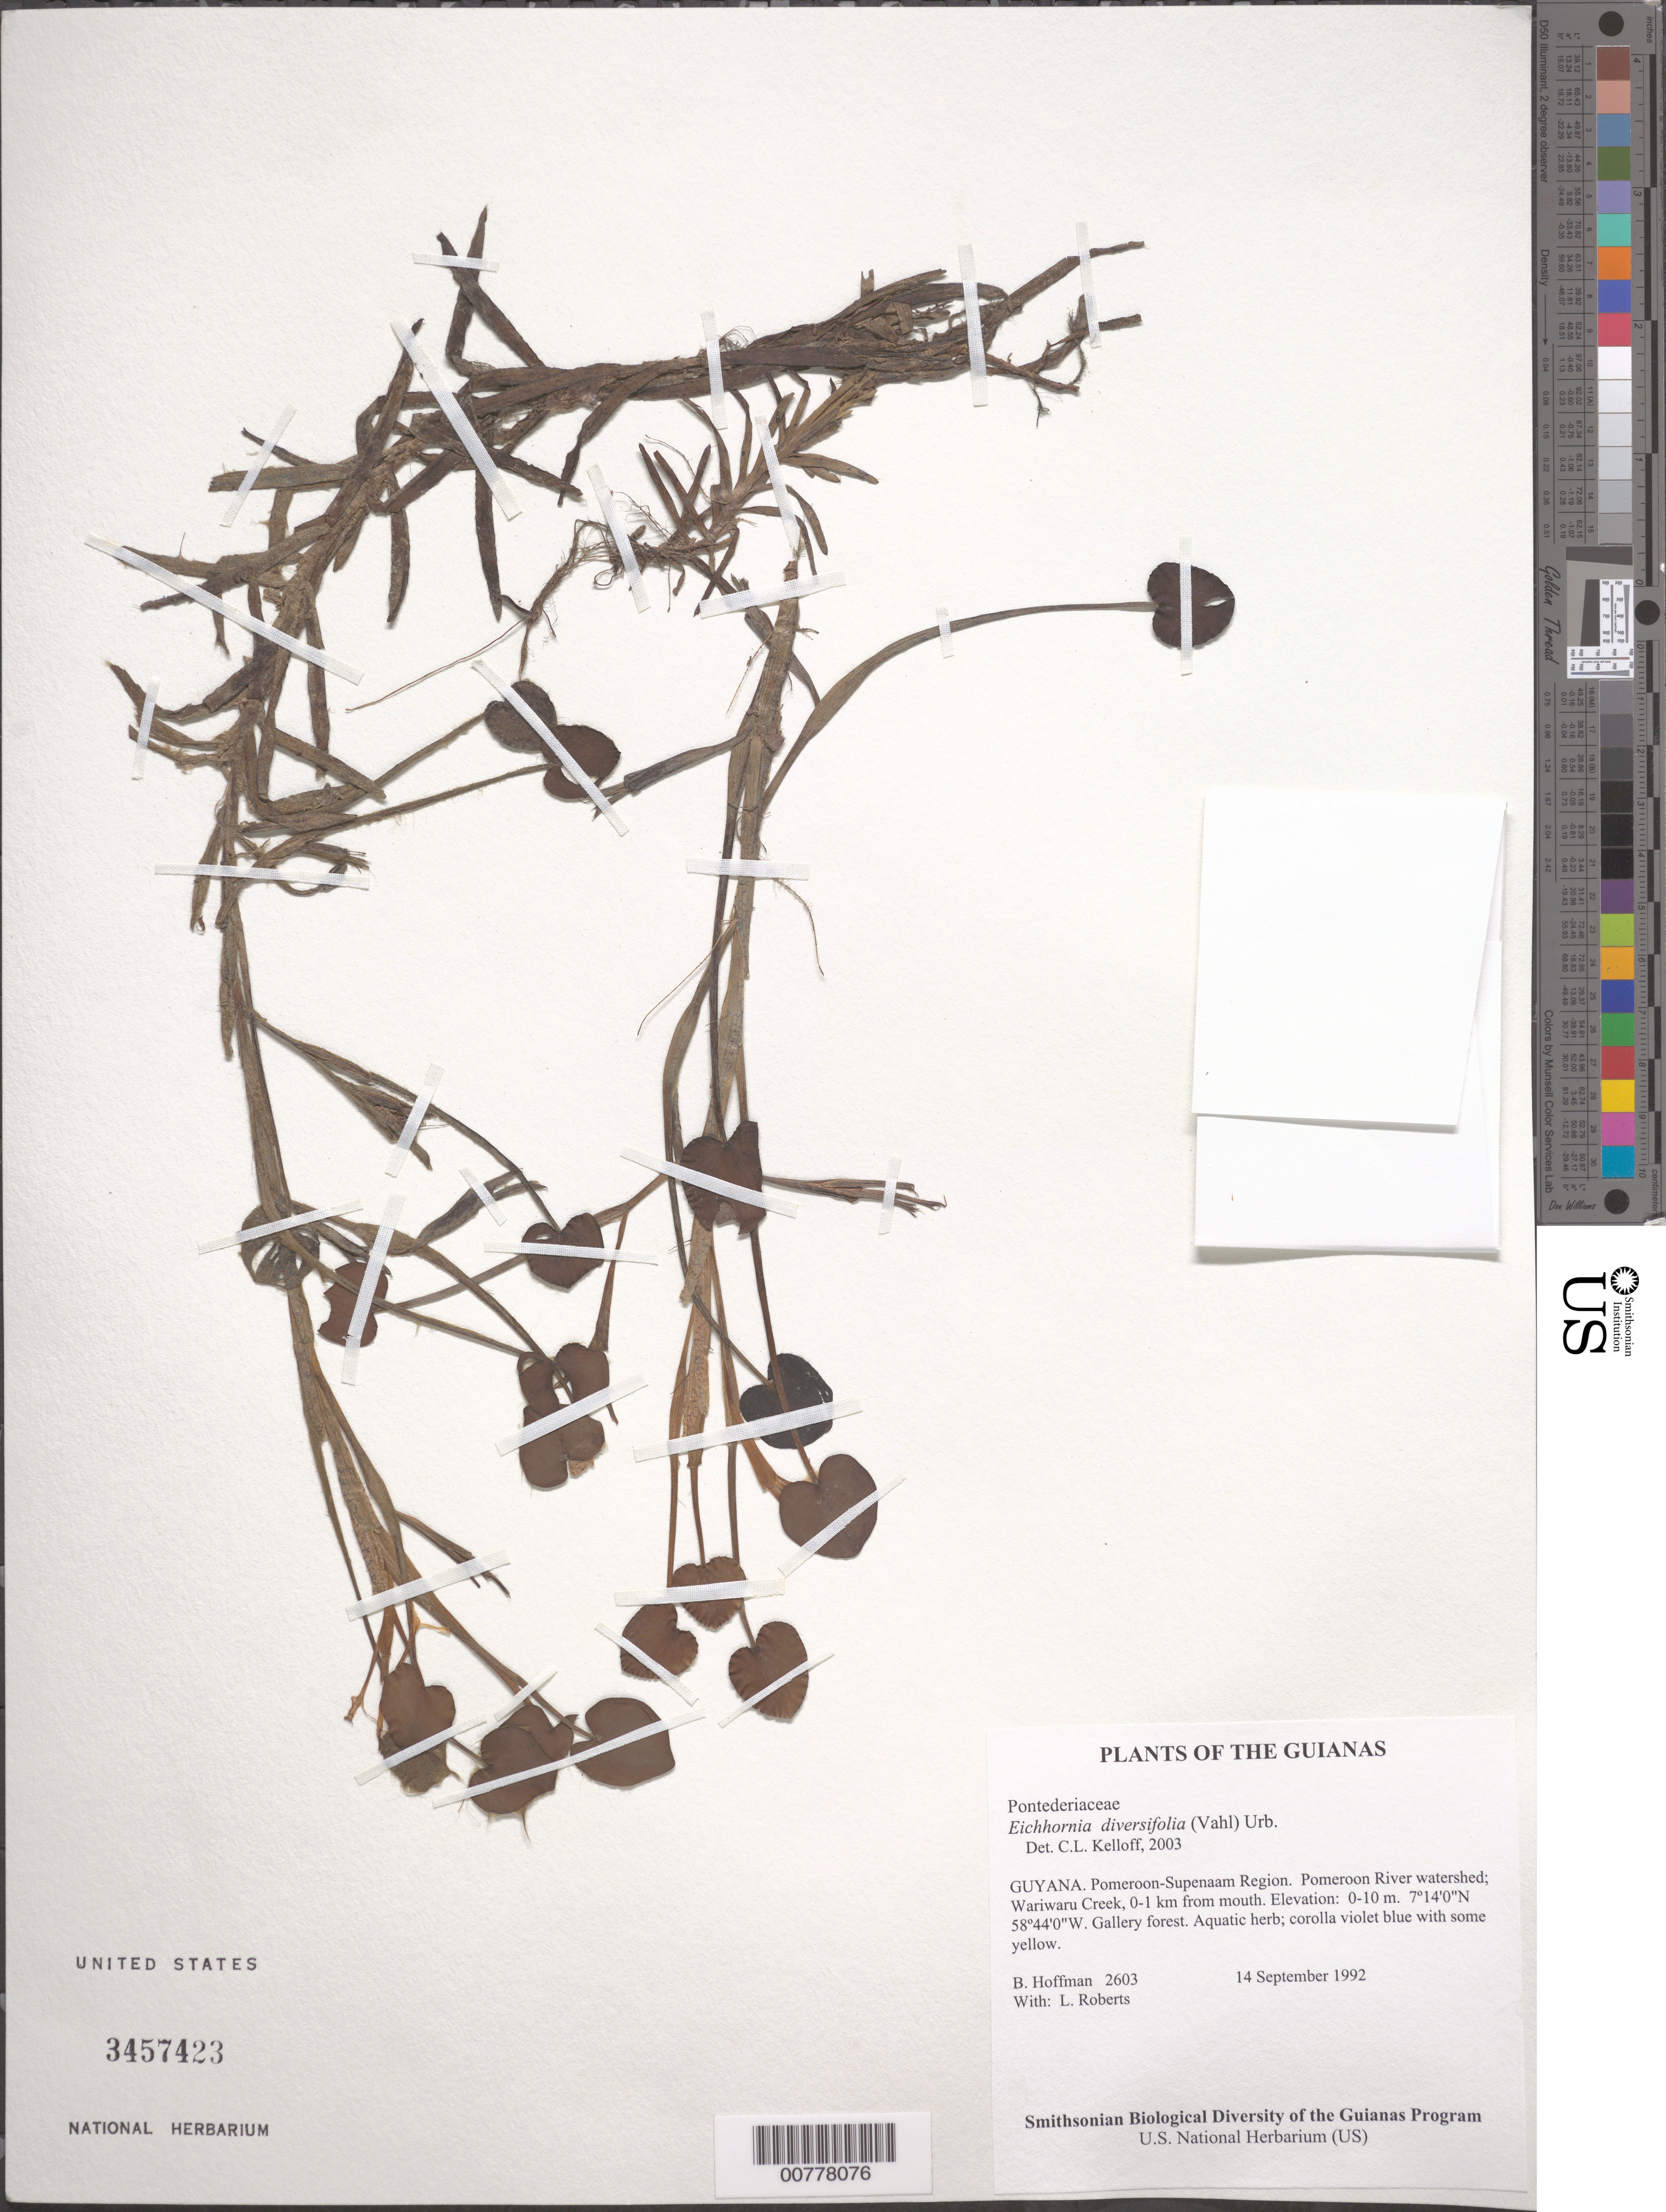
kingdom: Plantae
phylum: Tracheophyta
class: Liliopsida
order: Commelinales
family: Pontederiaceae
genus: Eichhornia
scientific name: Eichhornia diversifolia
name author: (Vahl) Urb.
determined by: Kelloff, Carol L., (US), Smithsonian Institution - National Museum of Natural History (UNITED STATES)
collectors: B. Hoffman & L. Roberts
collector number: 2603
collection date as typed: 14 September 1992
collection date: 1992-09-14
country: Guyana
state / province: Pomeroon-Supenaam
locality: Pomeroon River watershed; Wariwaru Creek, 0-1 km from mouth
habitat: Gallery forest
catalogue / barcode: US 3457423